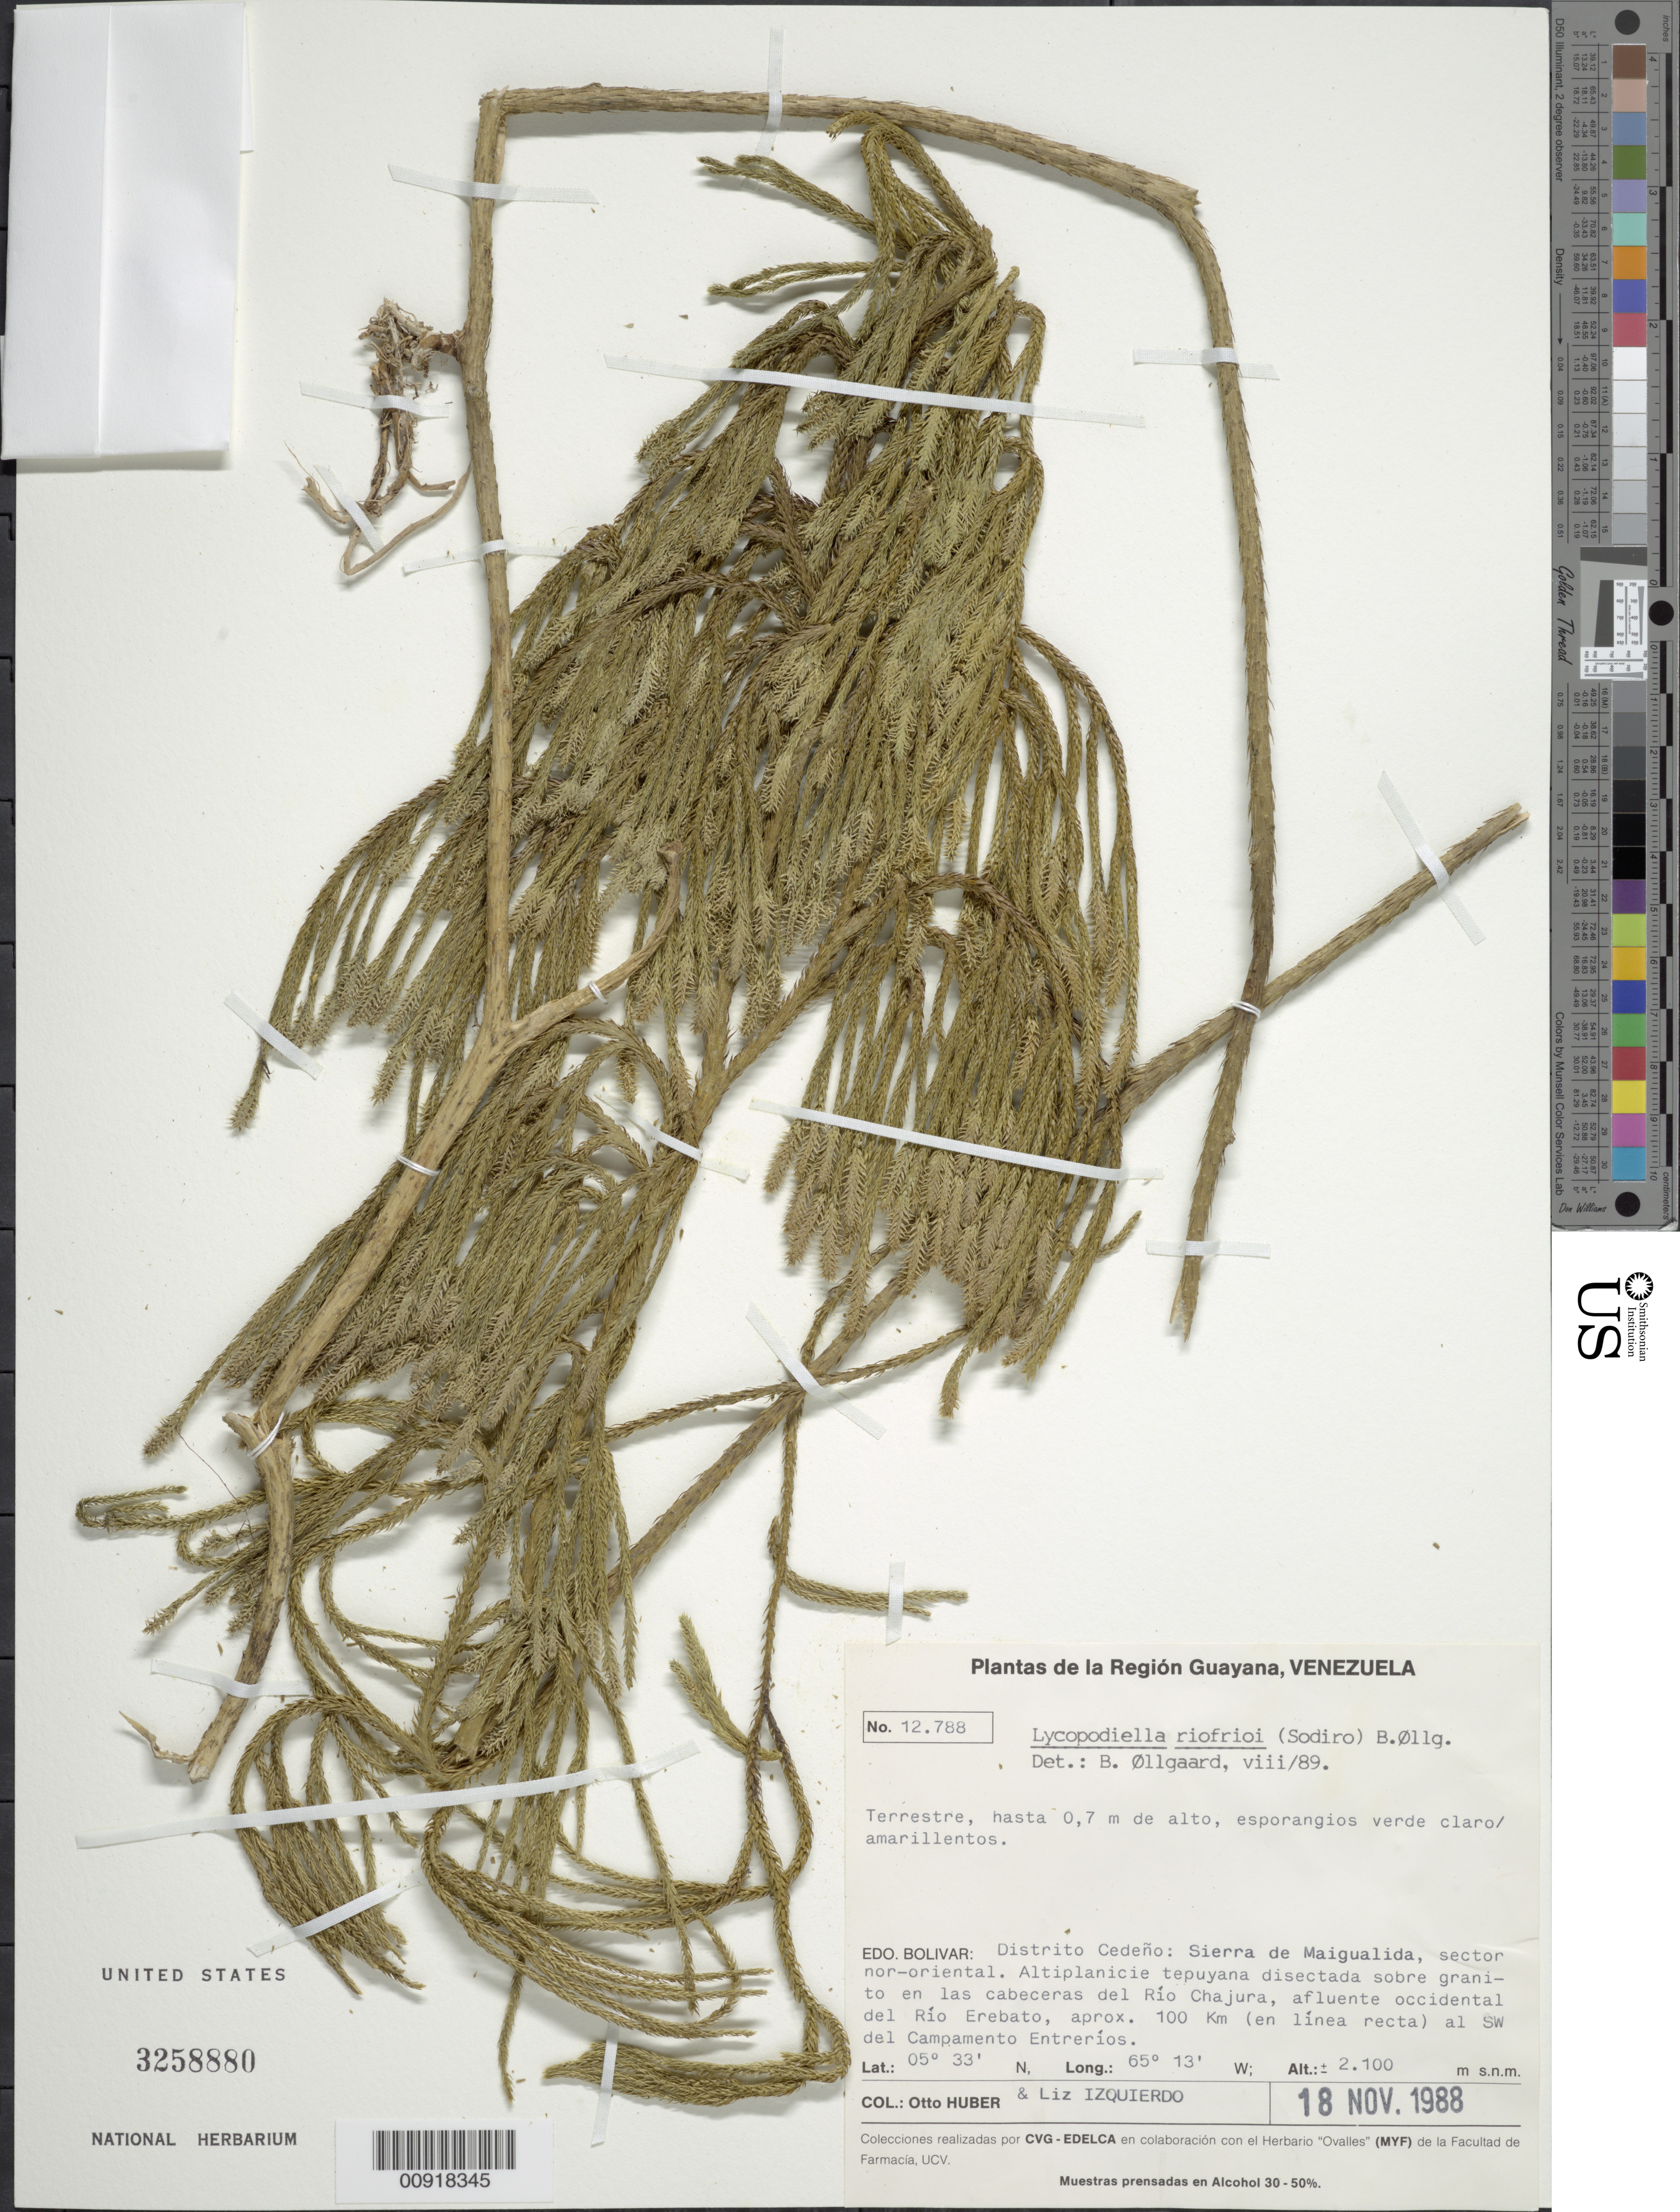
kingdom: Plantae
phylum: Tracheophyta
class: Lycopodiopsida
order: Lycopodiales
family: Lycopodiaceae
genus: Palhinhaea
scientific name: Palhinhaea riofrioi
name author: (Sodiro) Holub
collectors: O. Huber & L. Izquierdo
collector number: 12788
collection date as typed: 18-Nov-88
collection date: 1988-11-18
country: Venezuela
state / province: Bolívar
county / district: Cedeño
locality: Sierra de Maigualida, sector nor-oriental, cabeceras del Río Chajura, afluente occidental del Río Erebato, aprox. 100 km al SW del Campamento EntreRíos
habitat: Altiplanicie tepuyana disectada sobre granitio en las cabeceras del río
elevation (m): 2100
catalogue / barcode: US 3258880